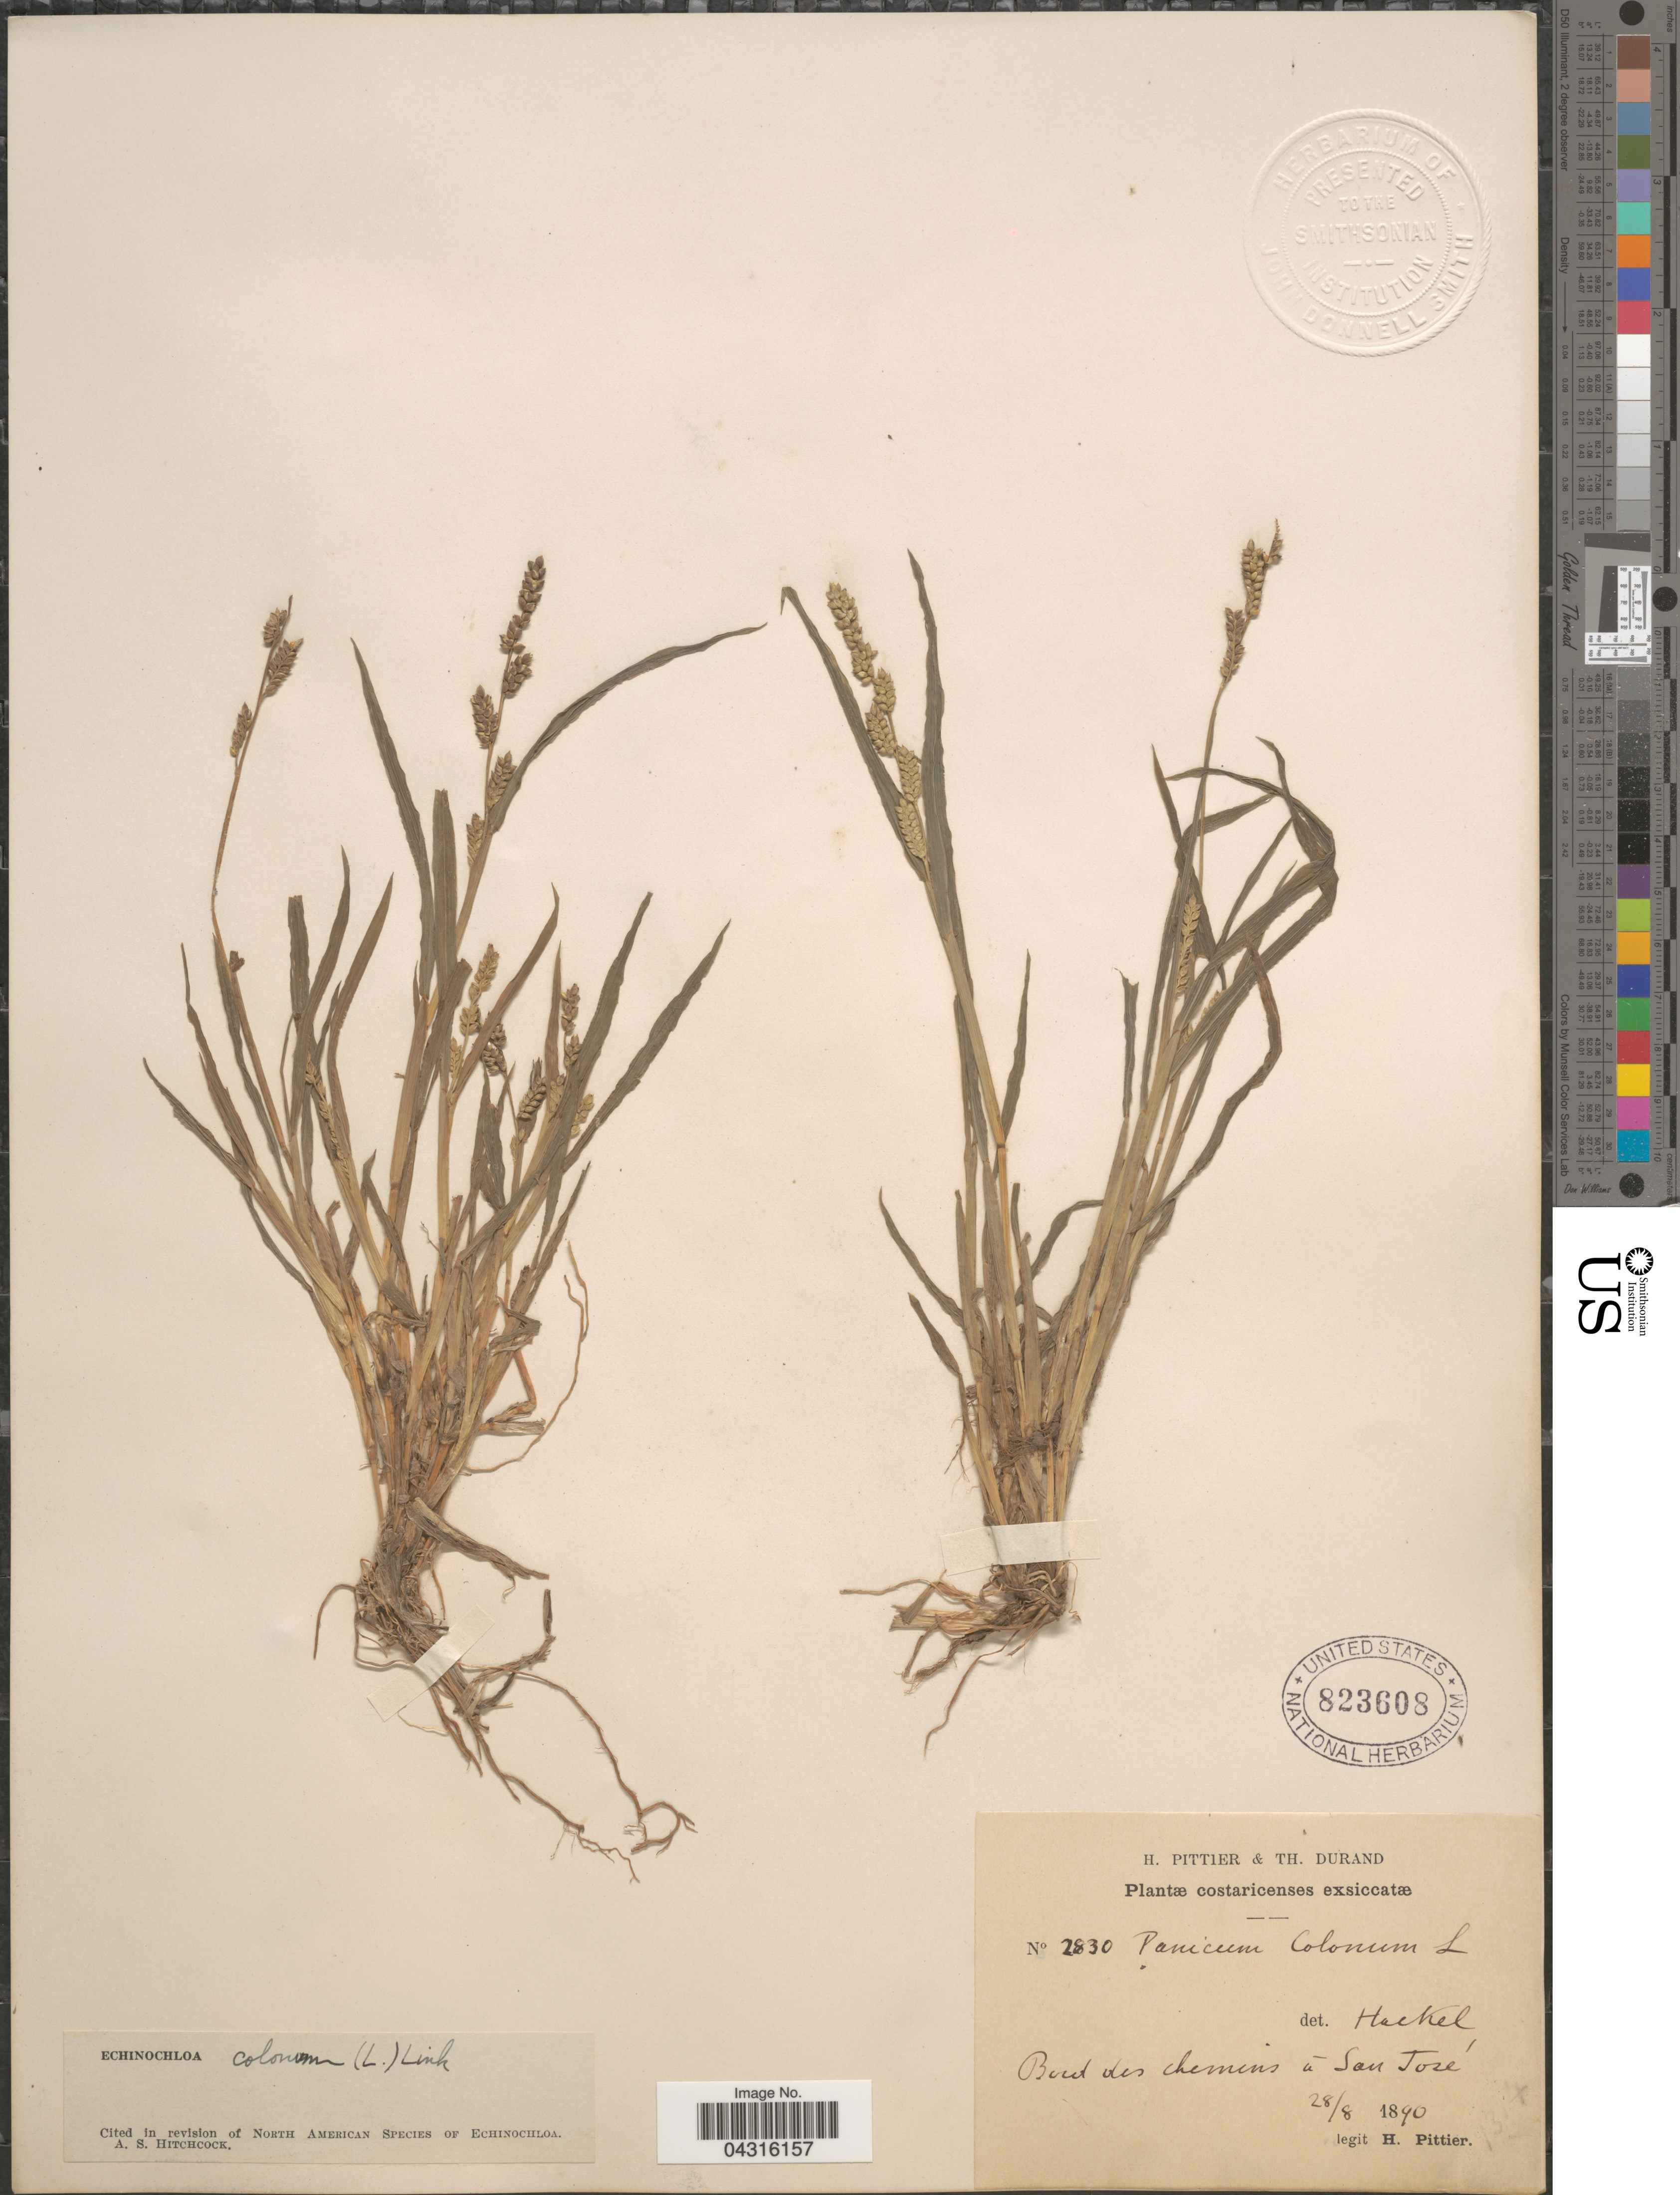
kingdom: Plantae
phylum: Tracheophyta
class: Liliopsida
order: Poales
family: Poaceae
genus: Echinochloa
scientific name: Echinochloa colona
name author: (L.) Link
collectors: H. F. Pittier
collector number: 2830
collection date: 1890-08-28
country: Costa Rica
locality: Costaricenses. Bord des chemins à San José.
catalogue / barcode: US 823608